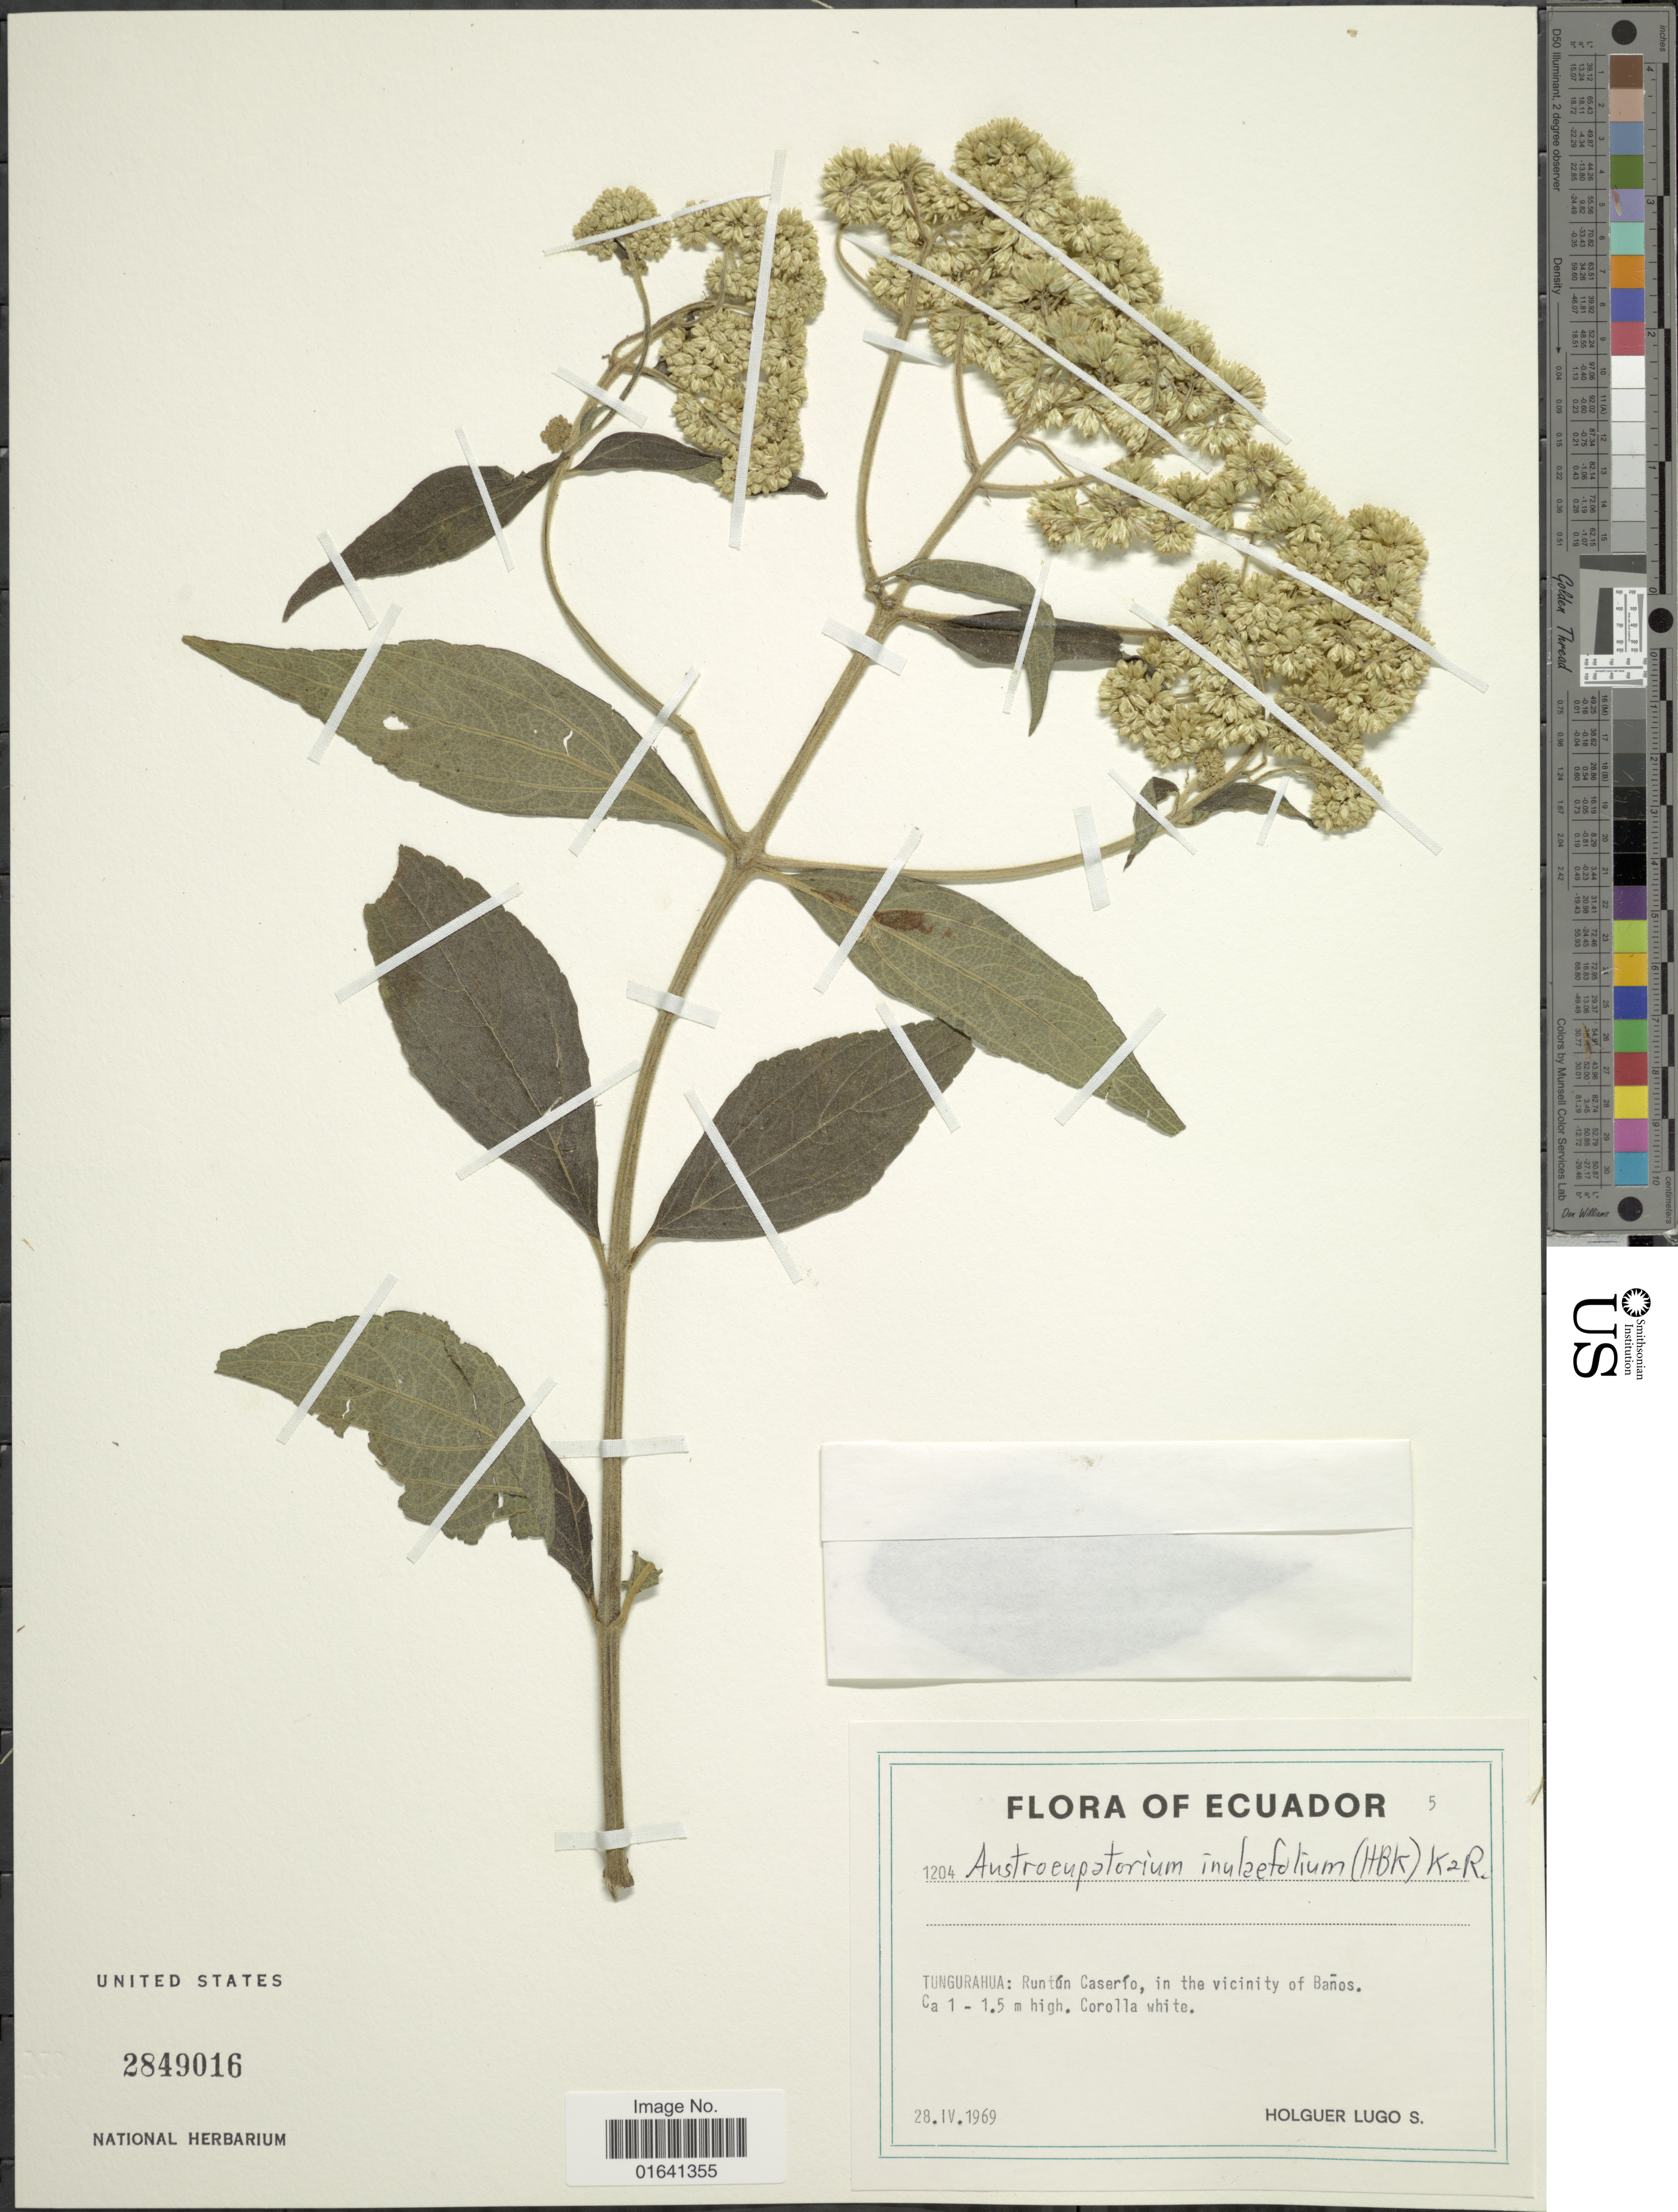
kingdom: Plantae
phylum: Tracheophyta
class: Magnoliopsida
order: Asterales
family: Asteraceae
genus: Austroeupatorium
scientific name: Austroeupatorium inulaefolium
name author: (Kunth) R.M. King & H. Rob.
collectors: H. Lugo S.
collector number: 1204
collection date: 1969-04-28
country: Ecuador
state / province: Tungurahua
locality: Runión Caserío, in the vicinity of Baños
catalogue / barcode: US 2849016